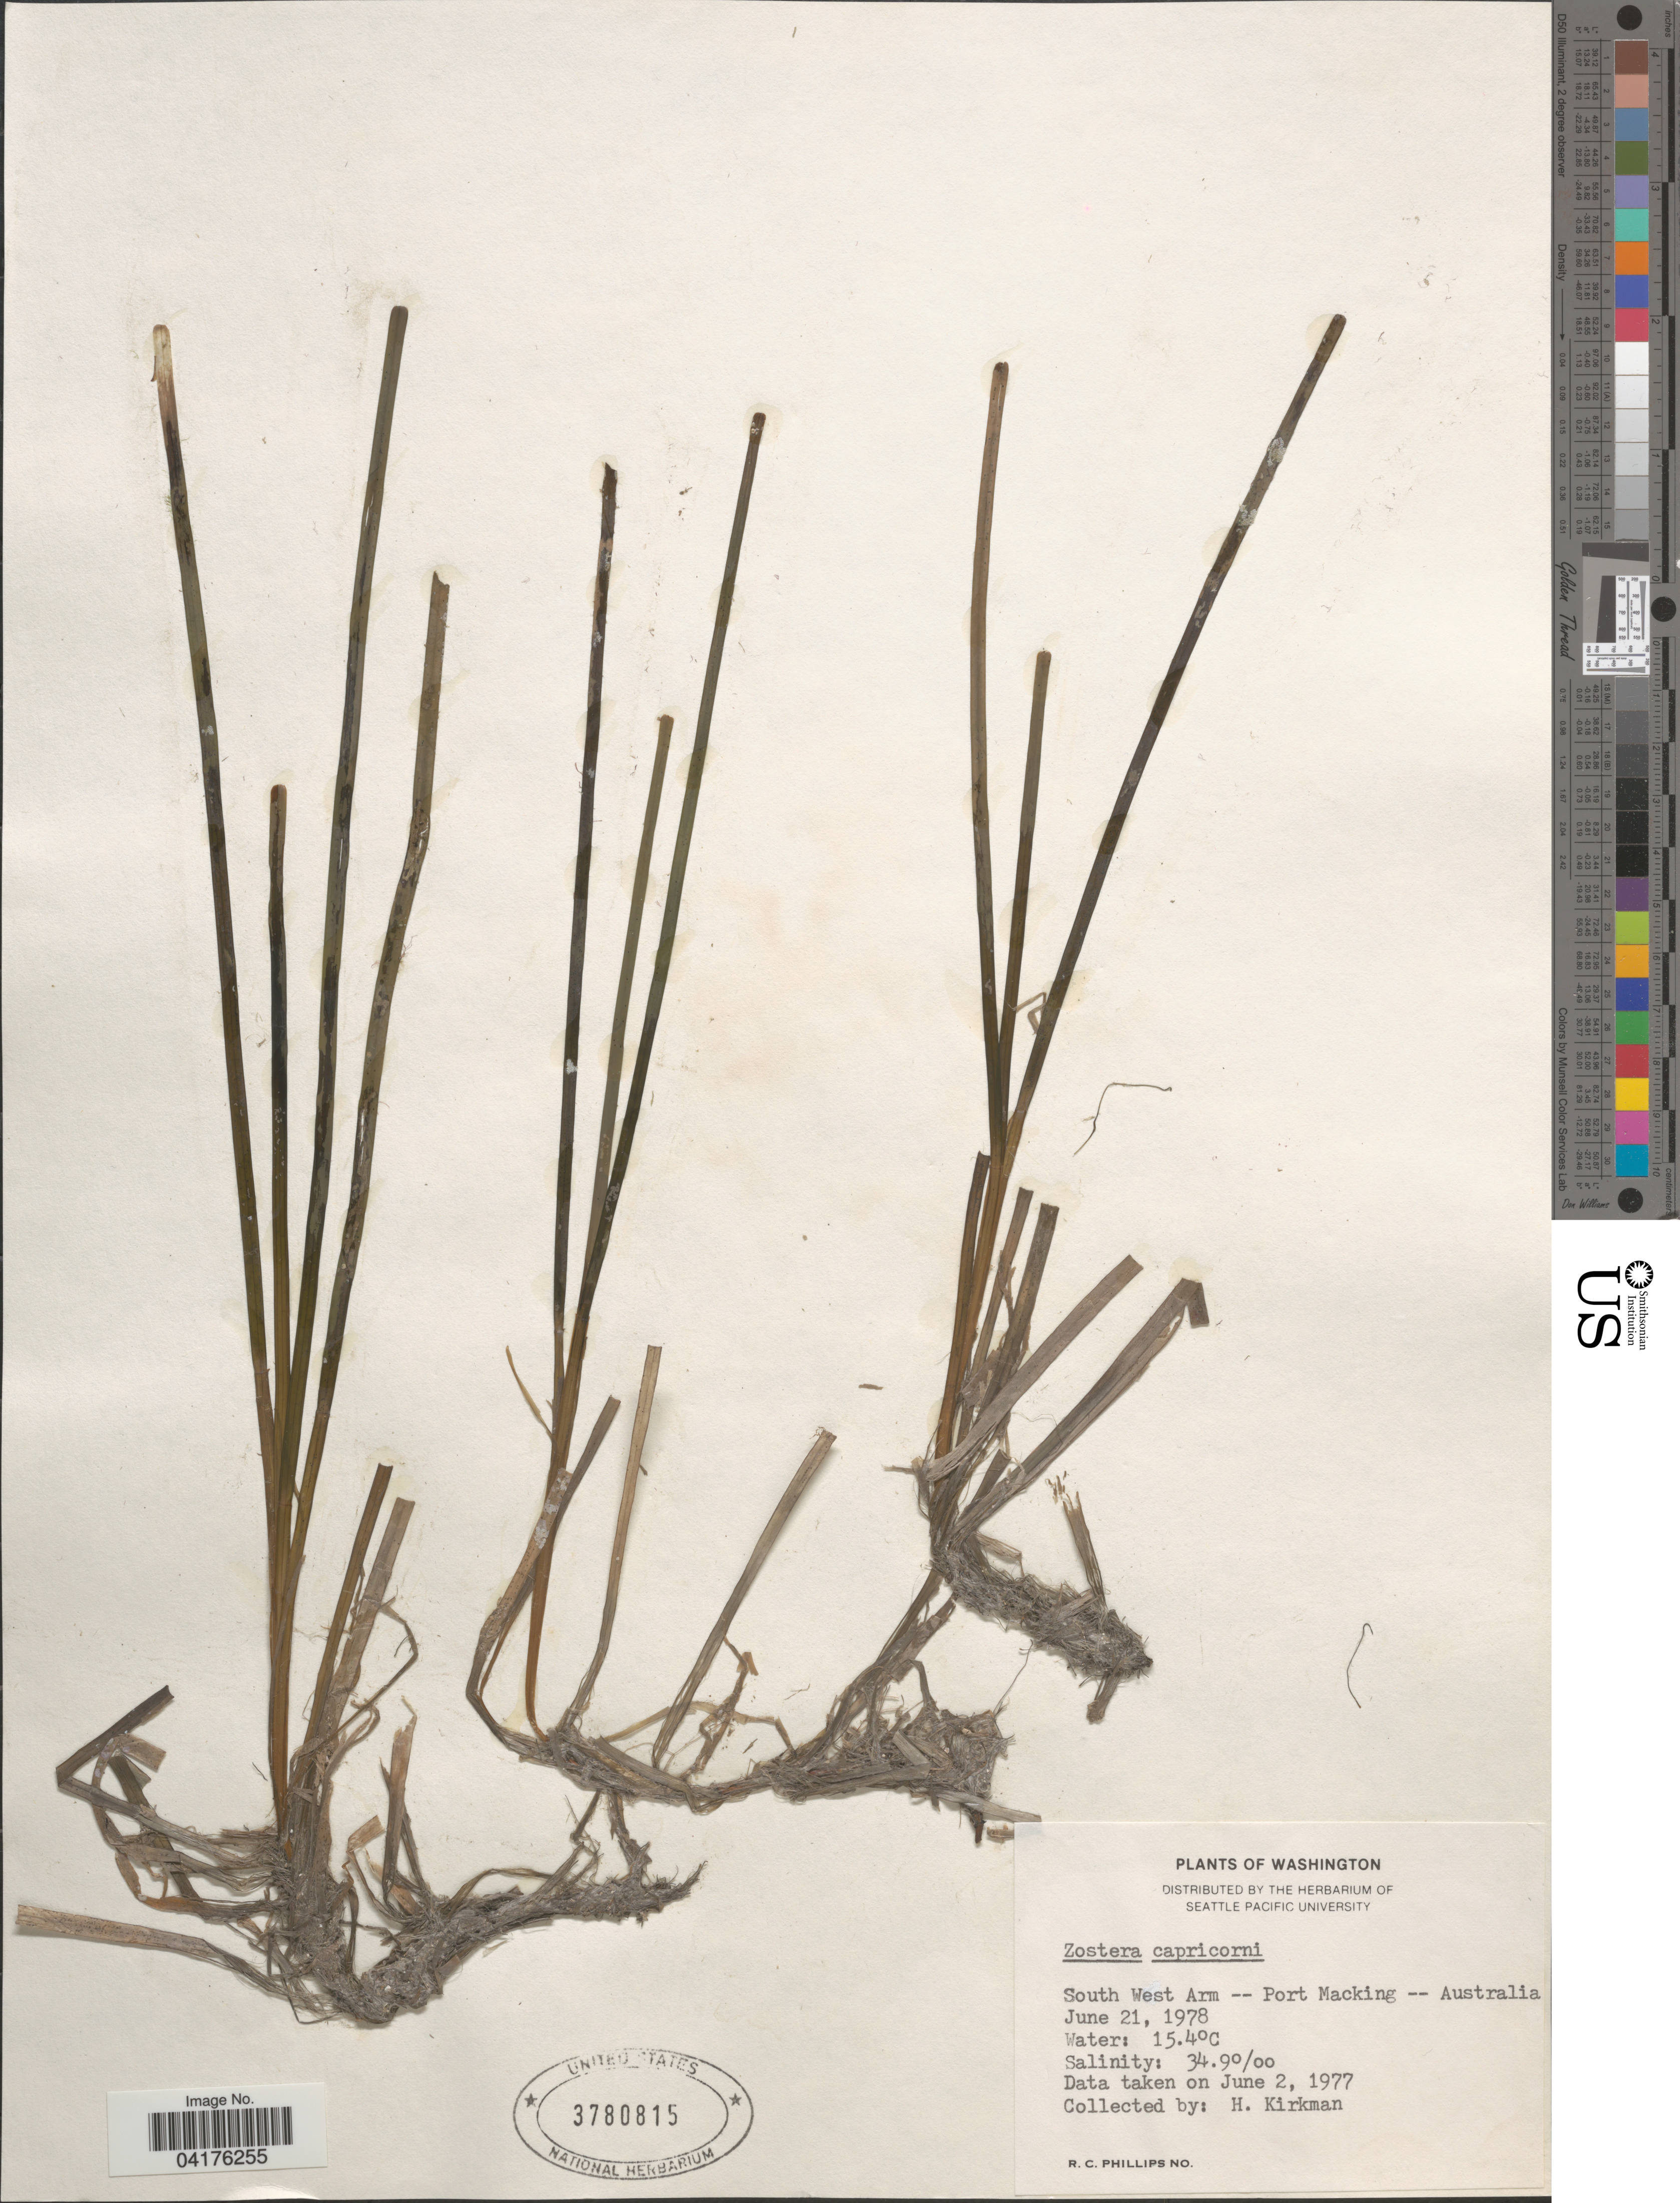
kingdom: Plantae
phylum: Tracheophyta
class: Liliopsida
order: Alismatales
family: Zosteraceae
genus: Zostera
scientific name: Zostera capricorni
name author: Asch.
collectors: H. Kirkman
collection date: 1978-06-21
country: Australia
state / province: New South Wales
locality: South West Arm -- Port Macking [= Port Hacking].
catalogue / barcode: US 3780815